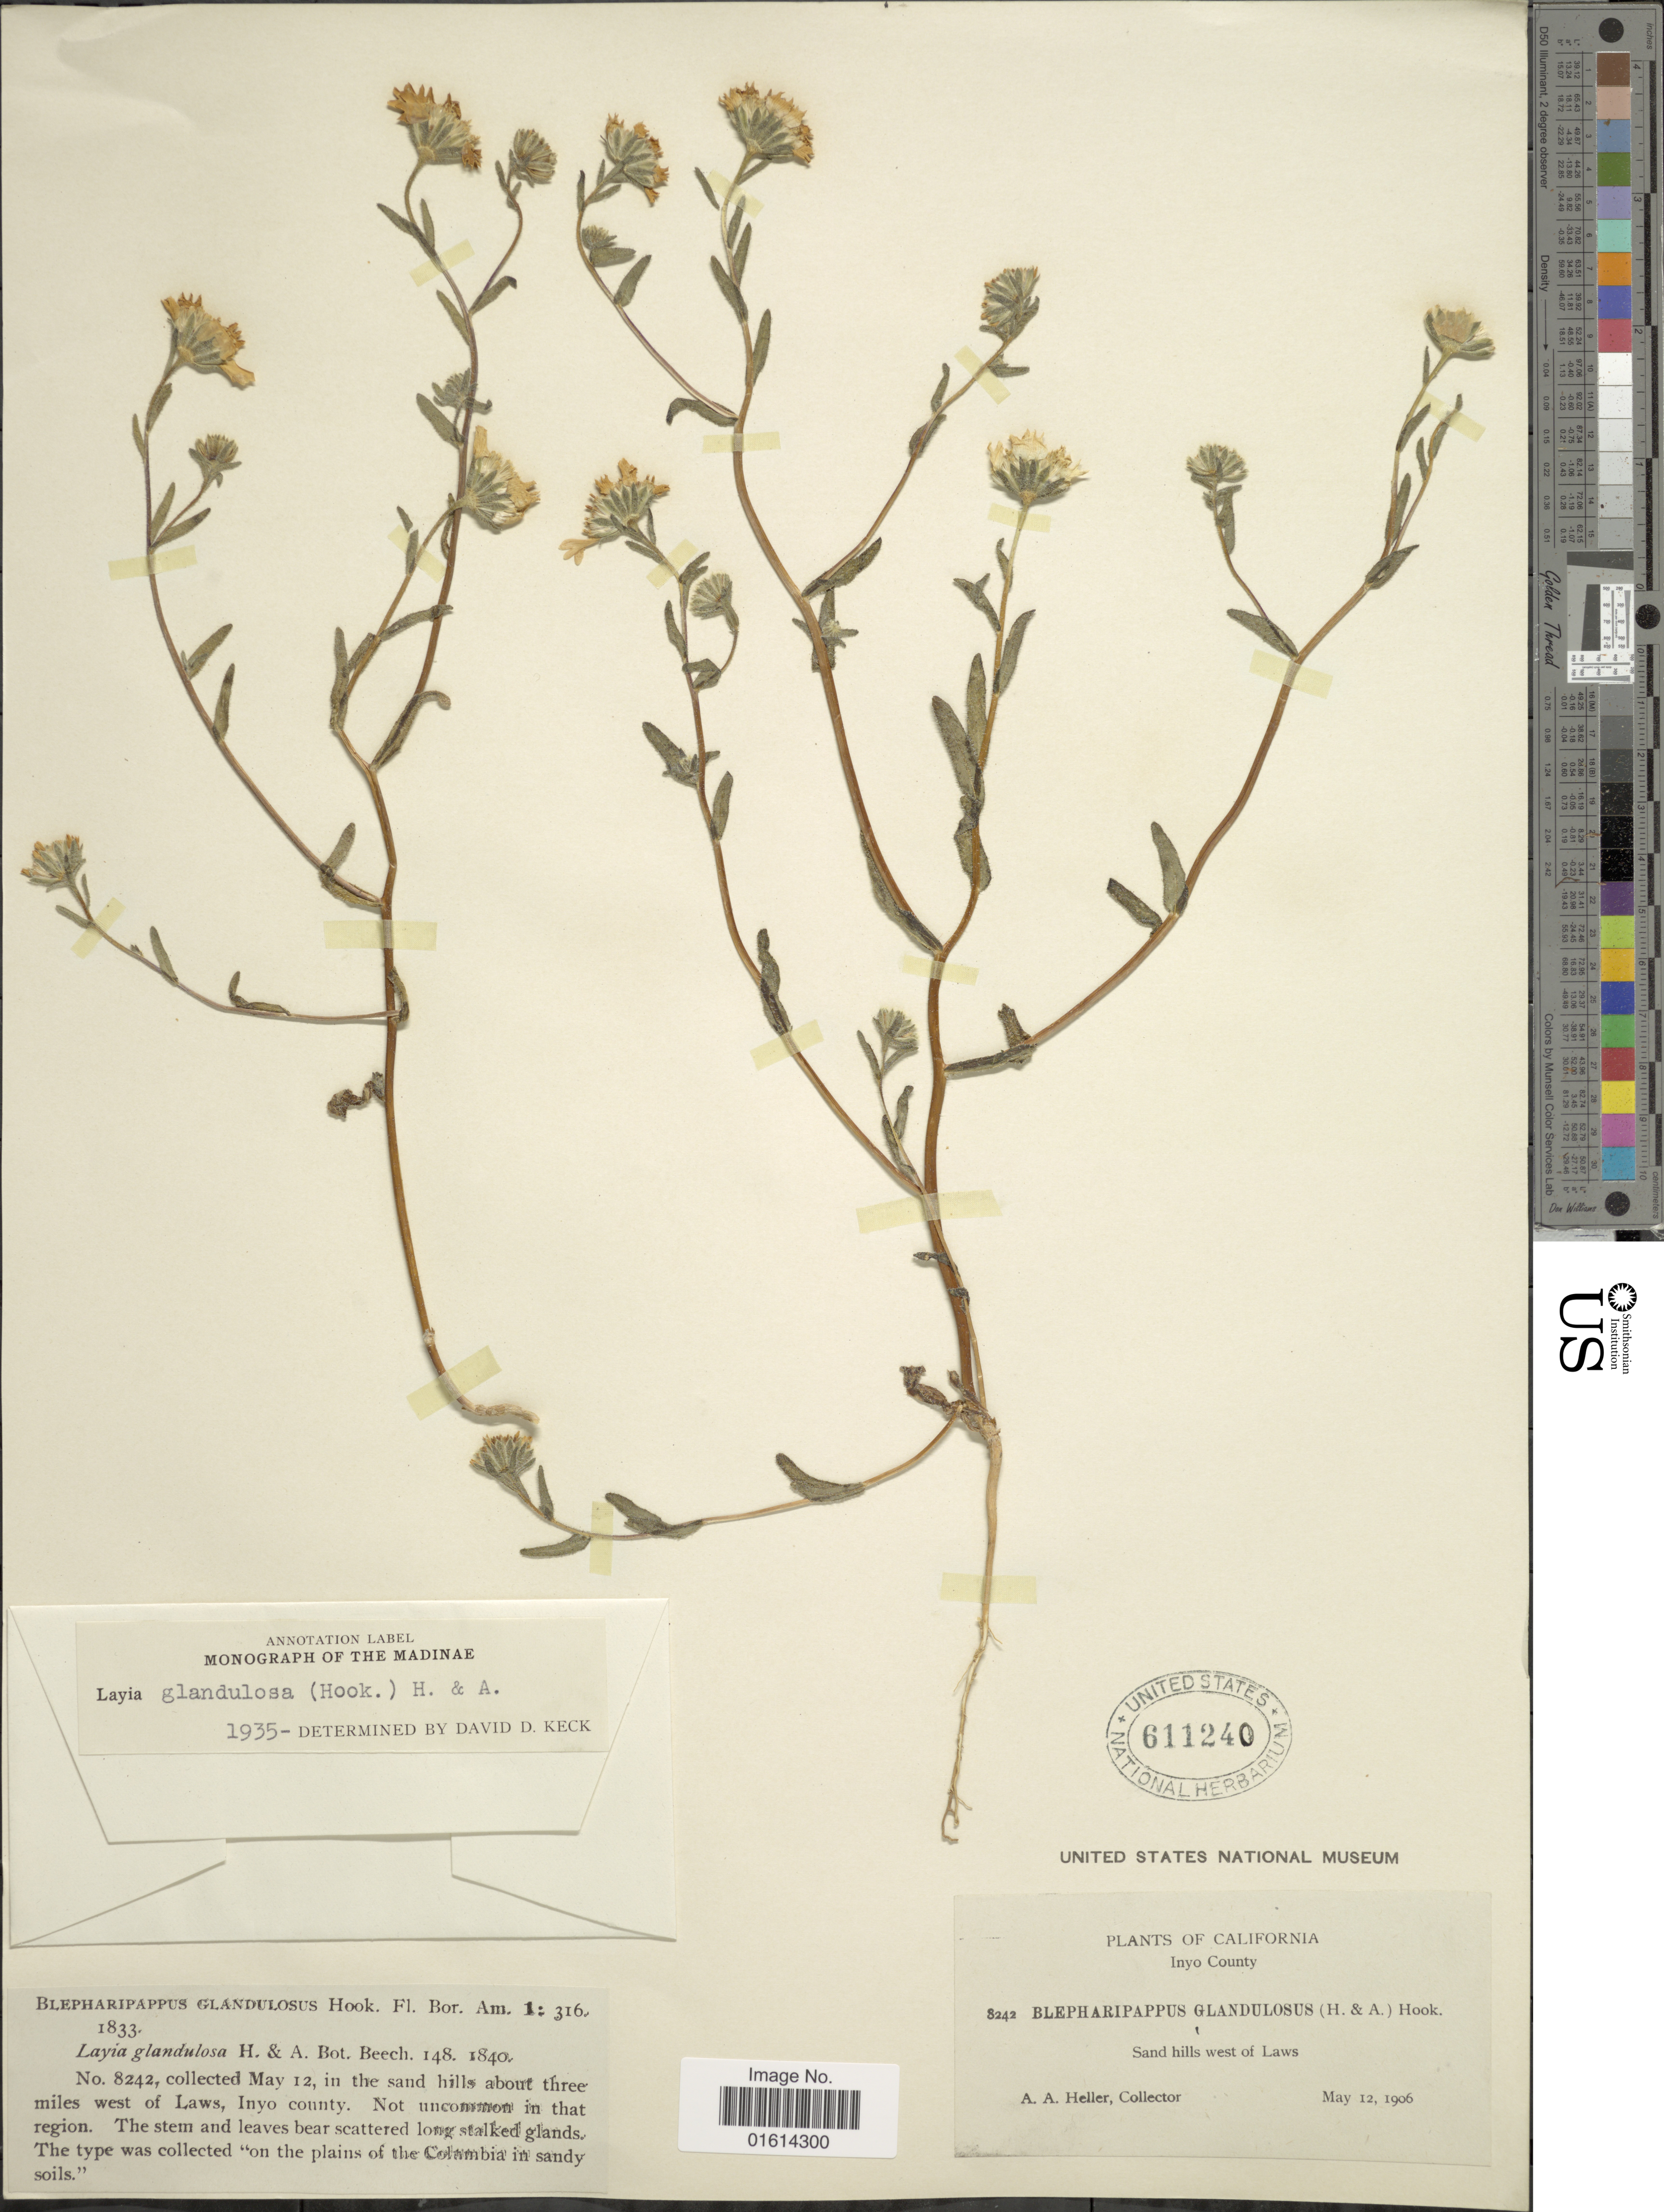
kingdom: Plantae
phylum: Tracheophyta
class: Magnoliopsida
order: Asterales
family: Asteraceae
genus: Layia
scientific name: Layia glandulosa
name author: Hook. & Arn.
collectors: A. A. Heller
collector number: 8242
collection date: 1906-05-12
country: United States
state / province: California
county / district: Inyo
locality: Inyo County, west of Laws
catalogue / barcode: US 611240